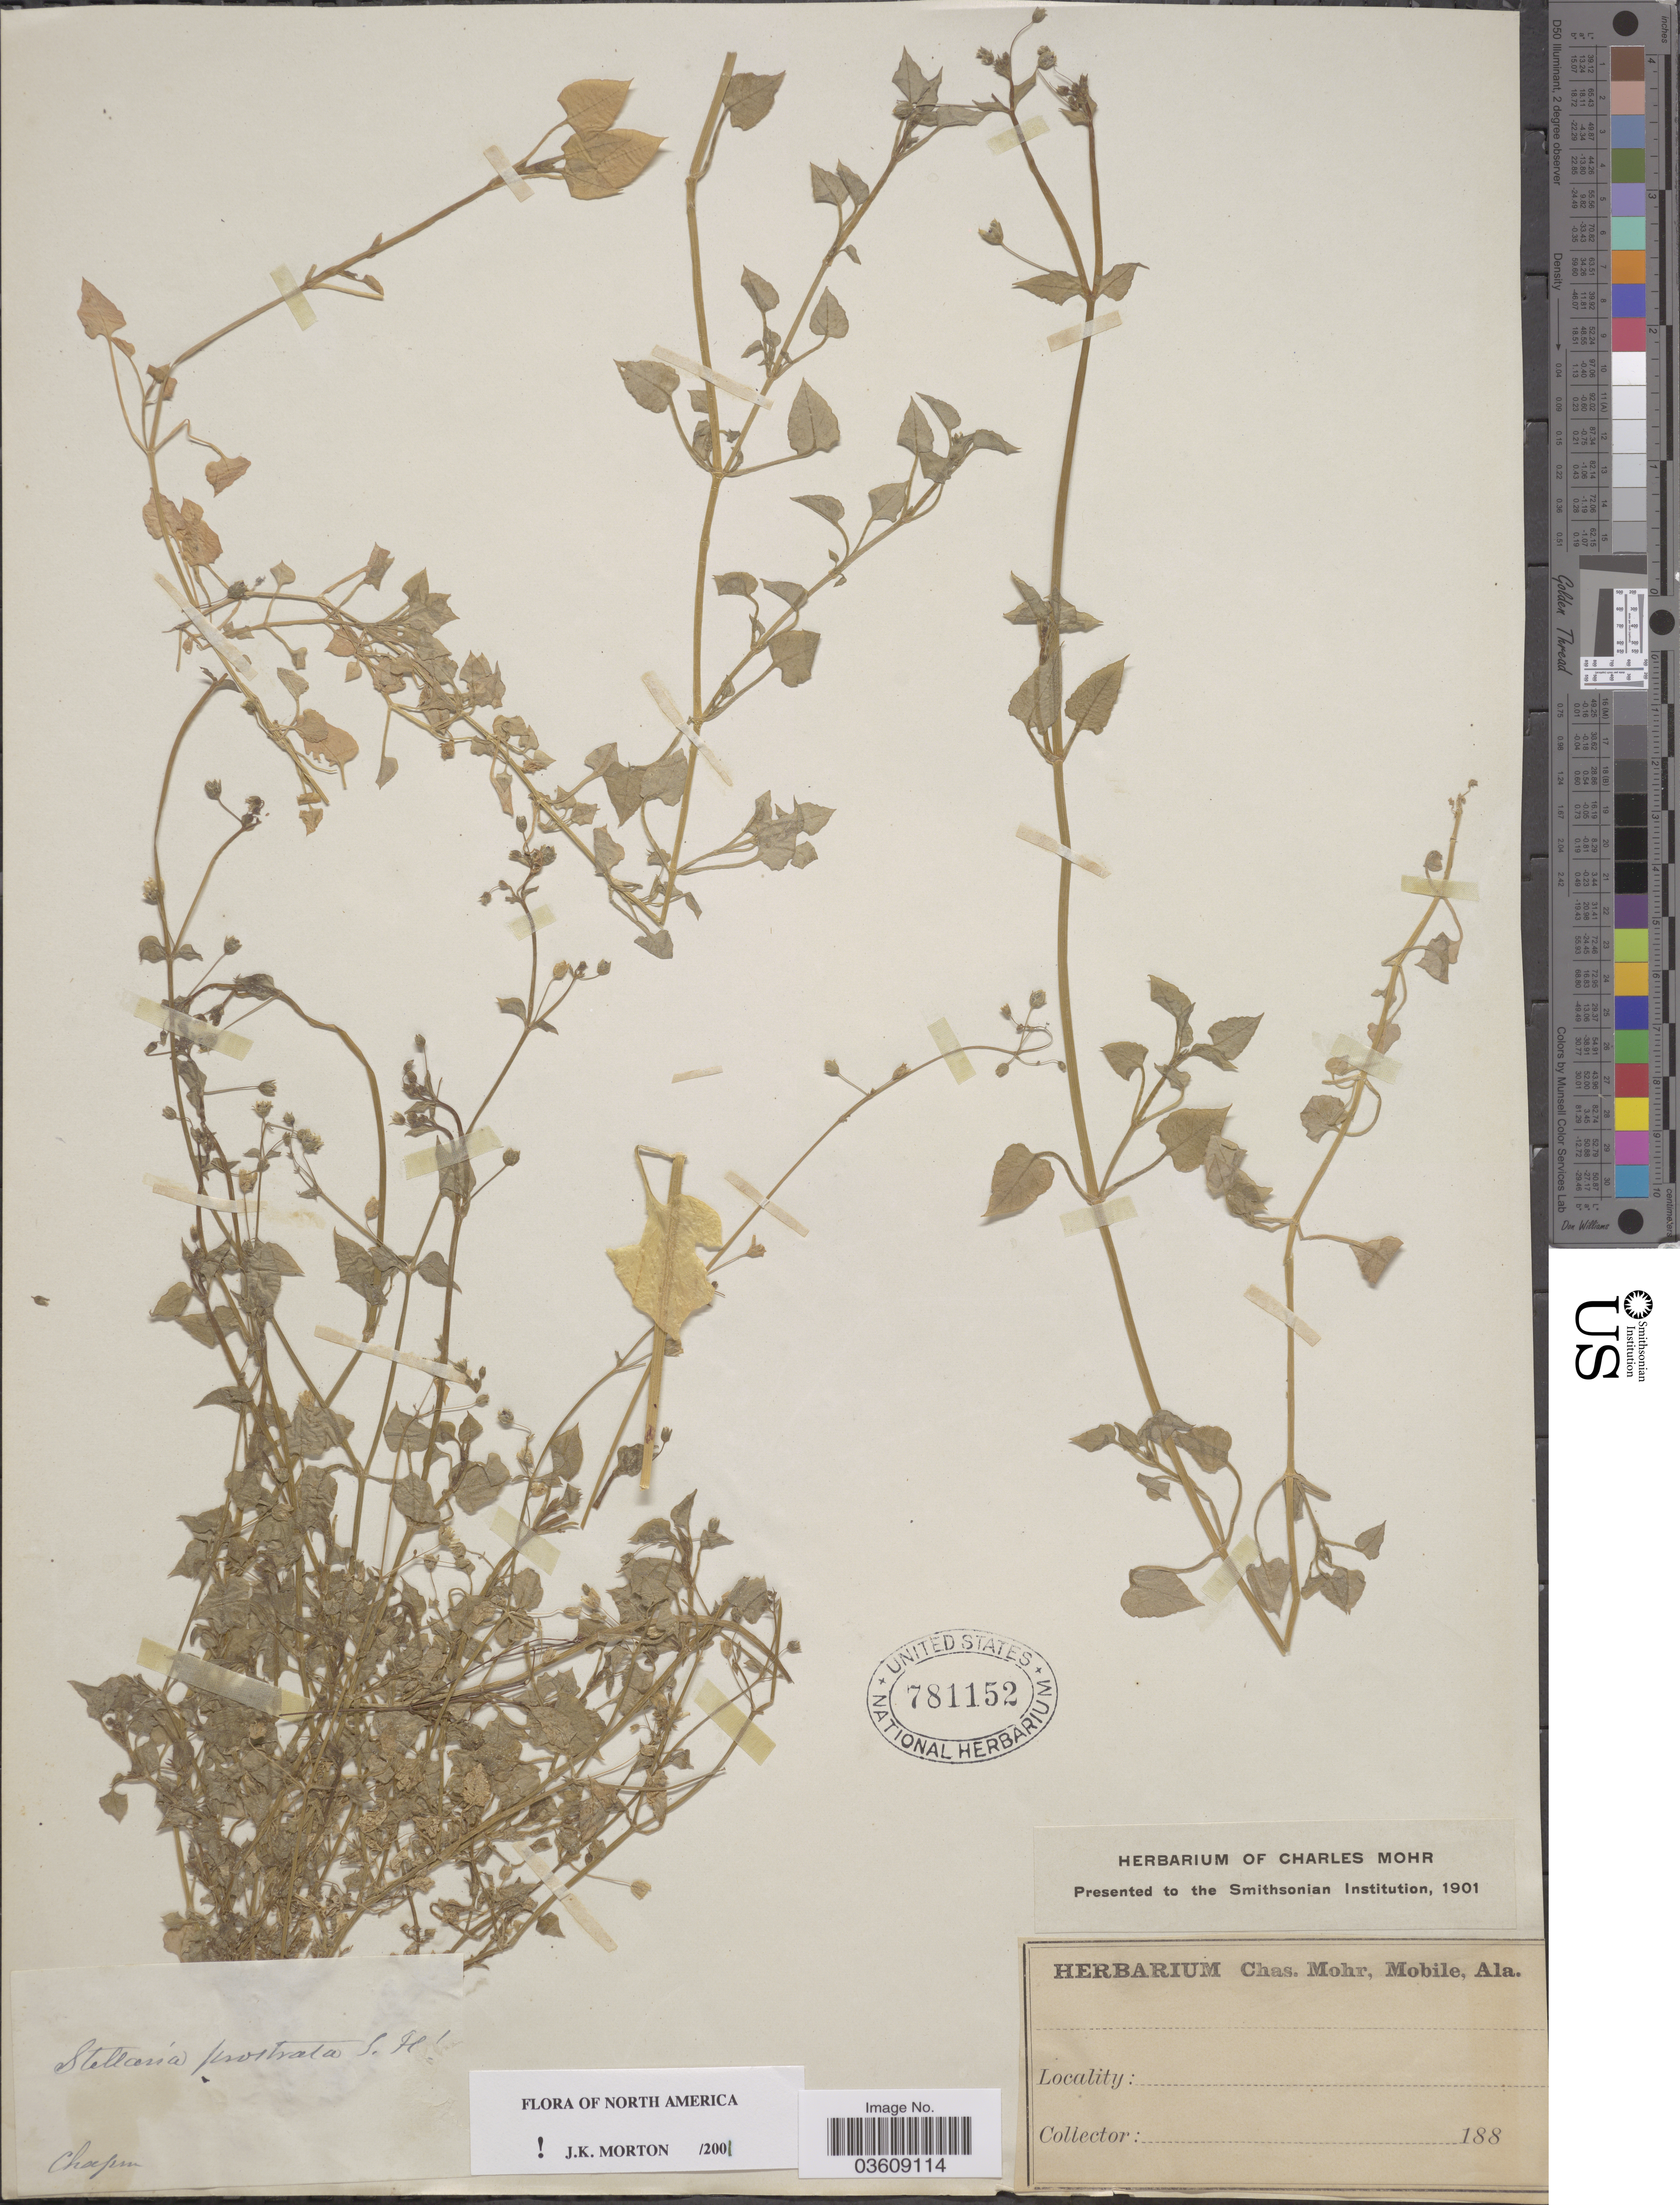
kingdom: Plantae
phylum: Tracheophyta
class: Magnoliopsida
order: Caryophyllales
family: Caryophyllaceae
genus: Stellaria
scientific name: Stellaria prostrata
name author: Baldwin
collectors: Chapm.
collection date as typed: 188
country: United States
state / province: Alabama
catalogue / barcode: US 781152